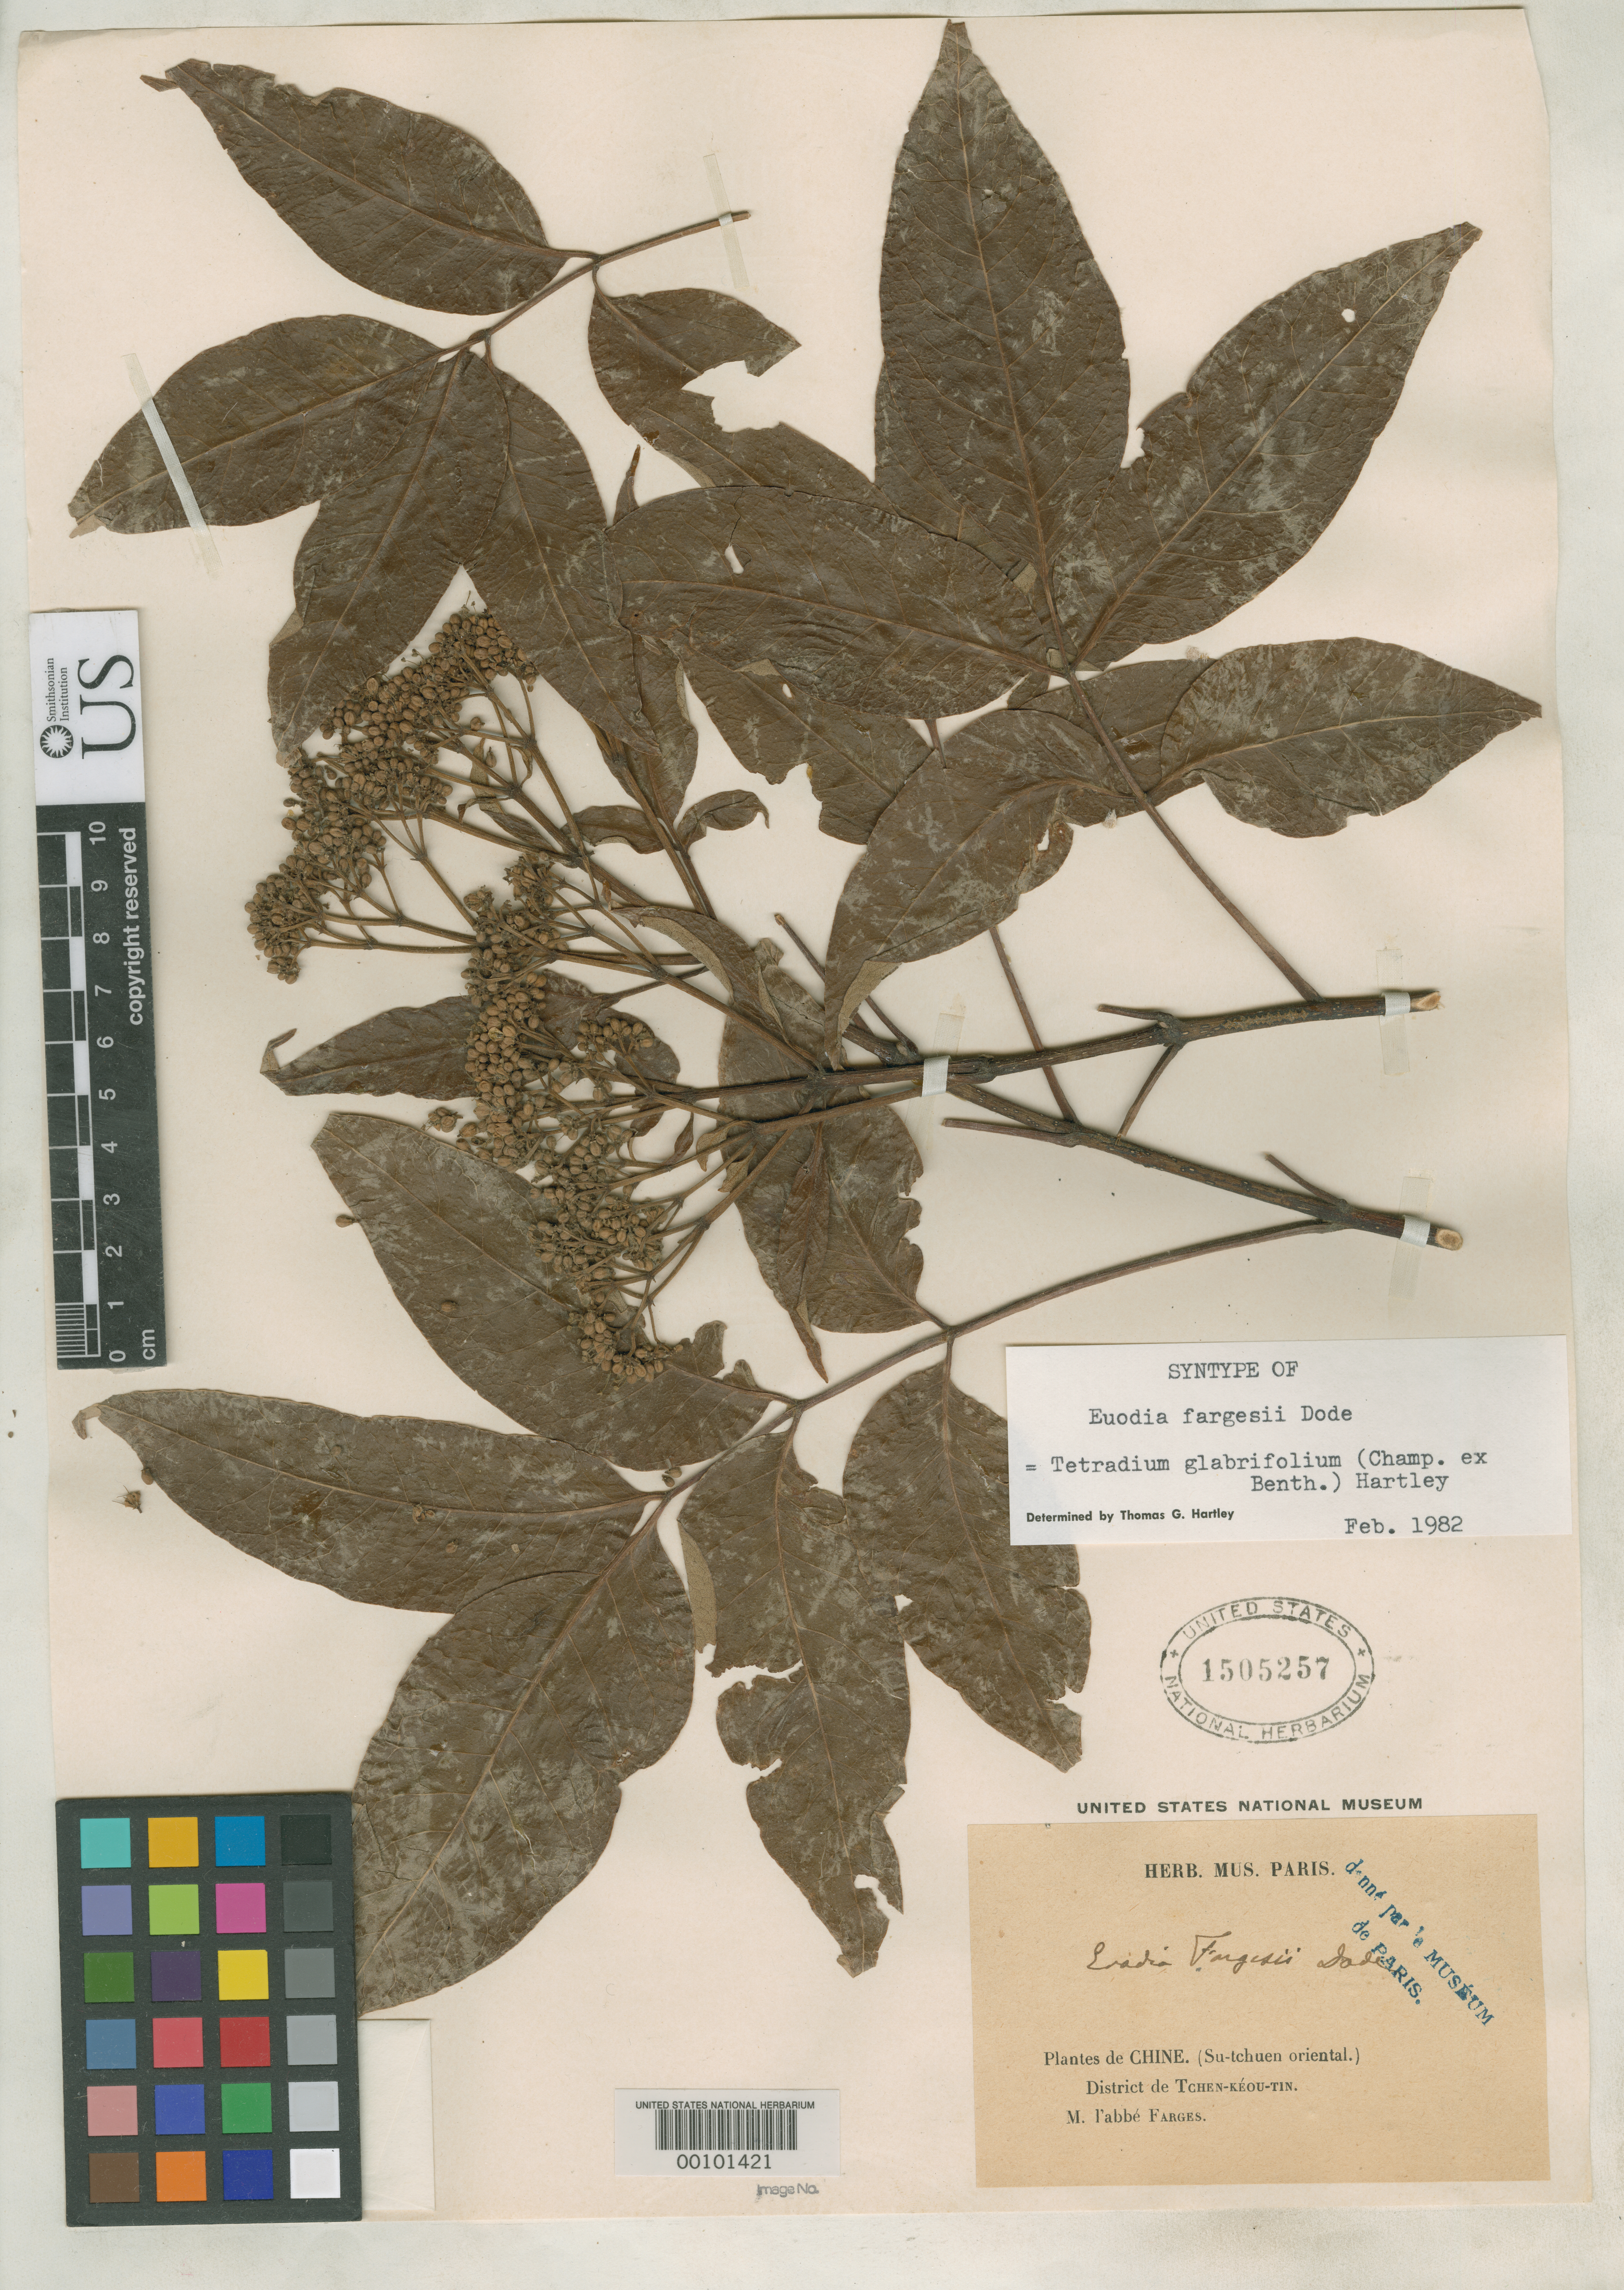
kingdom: Plantae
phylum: Tracheophyta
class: Magnoliopsida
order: Sapindales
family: Rutaceae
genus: Euodia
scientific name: Euodia fargesii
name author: Dode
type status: Syntype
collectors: M. Farges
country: China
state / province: Sichuan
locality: District of Tchenkeou-tin.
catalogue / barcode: US 1505257